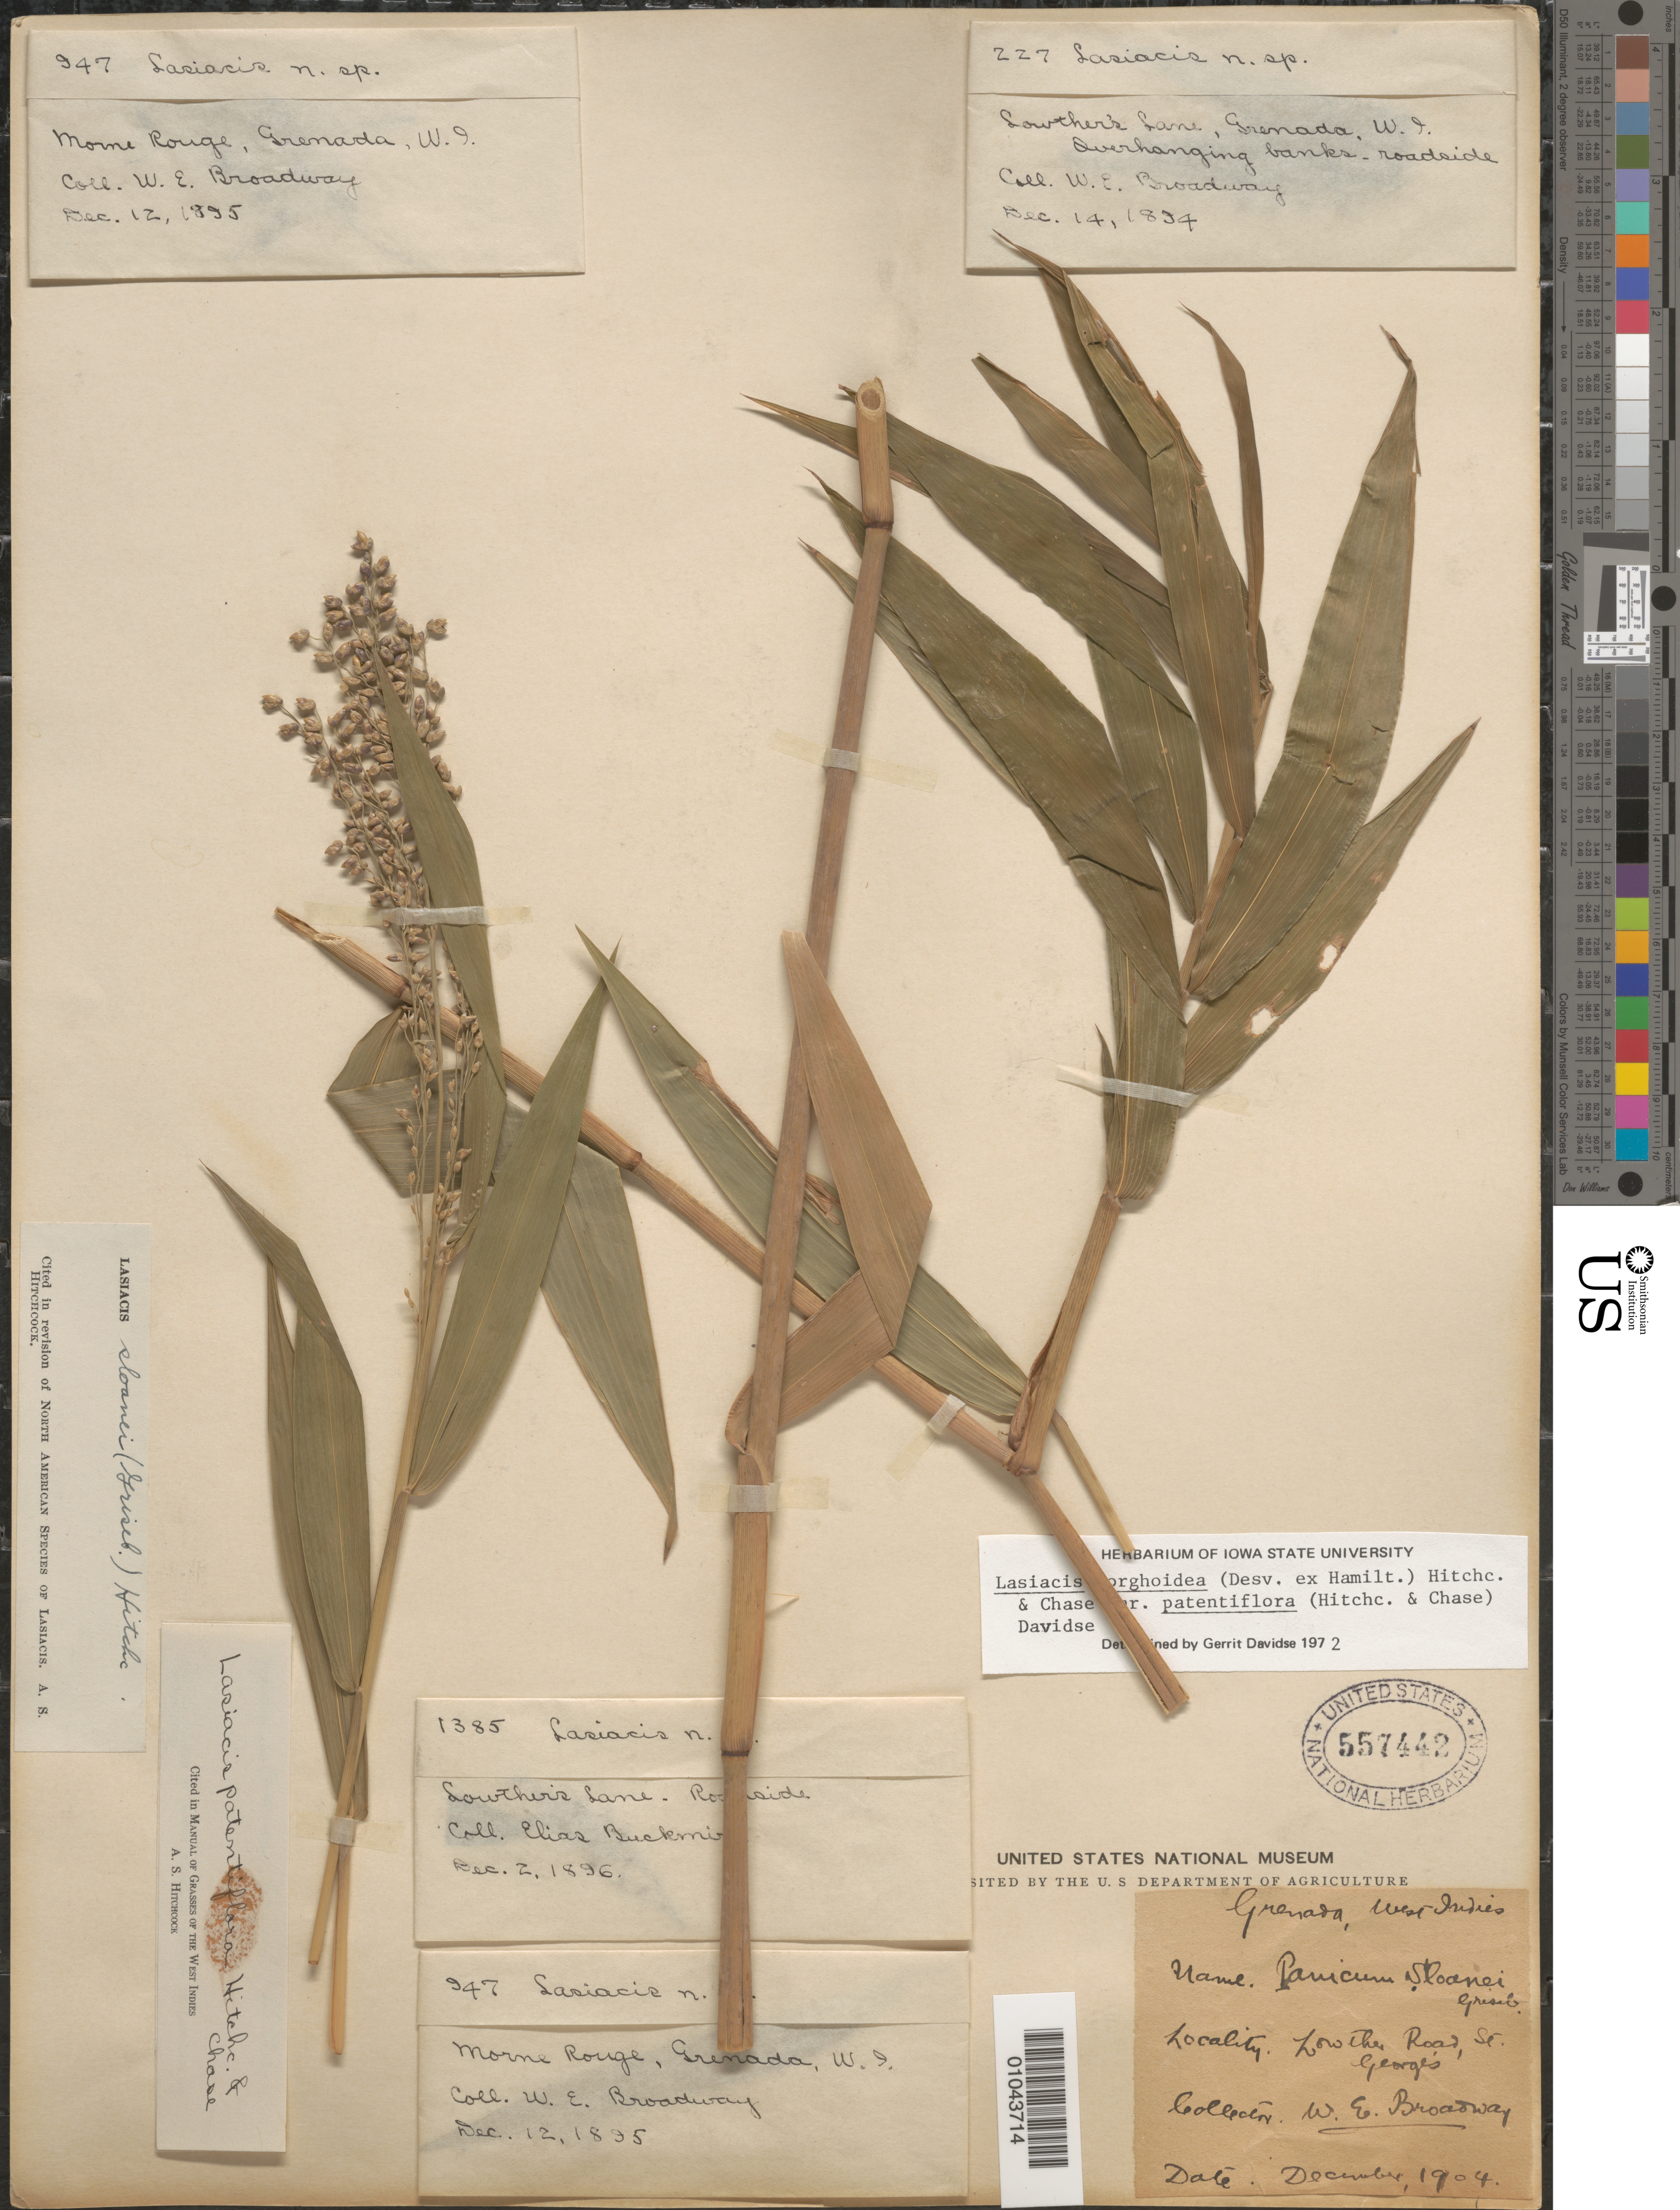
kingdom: Plantae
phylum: Tracheophyta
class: Liliopsida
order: Poales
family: Poaceae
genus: Lasiacis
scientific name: Lasiacis sorghoidea var. patentiflora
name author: (Hitchc. & Chase) Davidse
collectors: W. E. Broadway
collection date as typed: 01 Dec 1904 to 31 Dec 1904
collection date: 1904-12-01/1904-12-31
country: Grenada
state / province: Saint George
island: Grenada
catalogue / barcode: US 557442